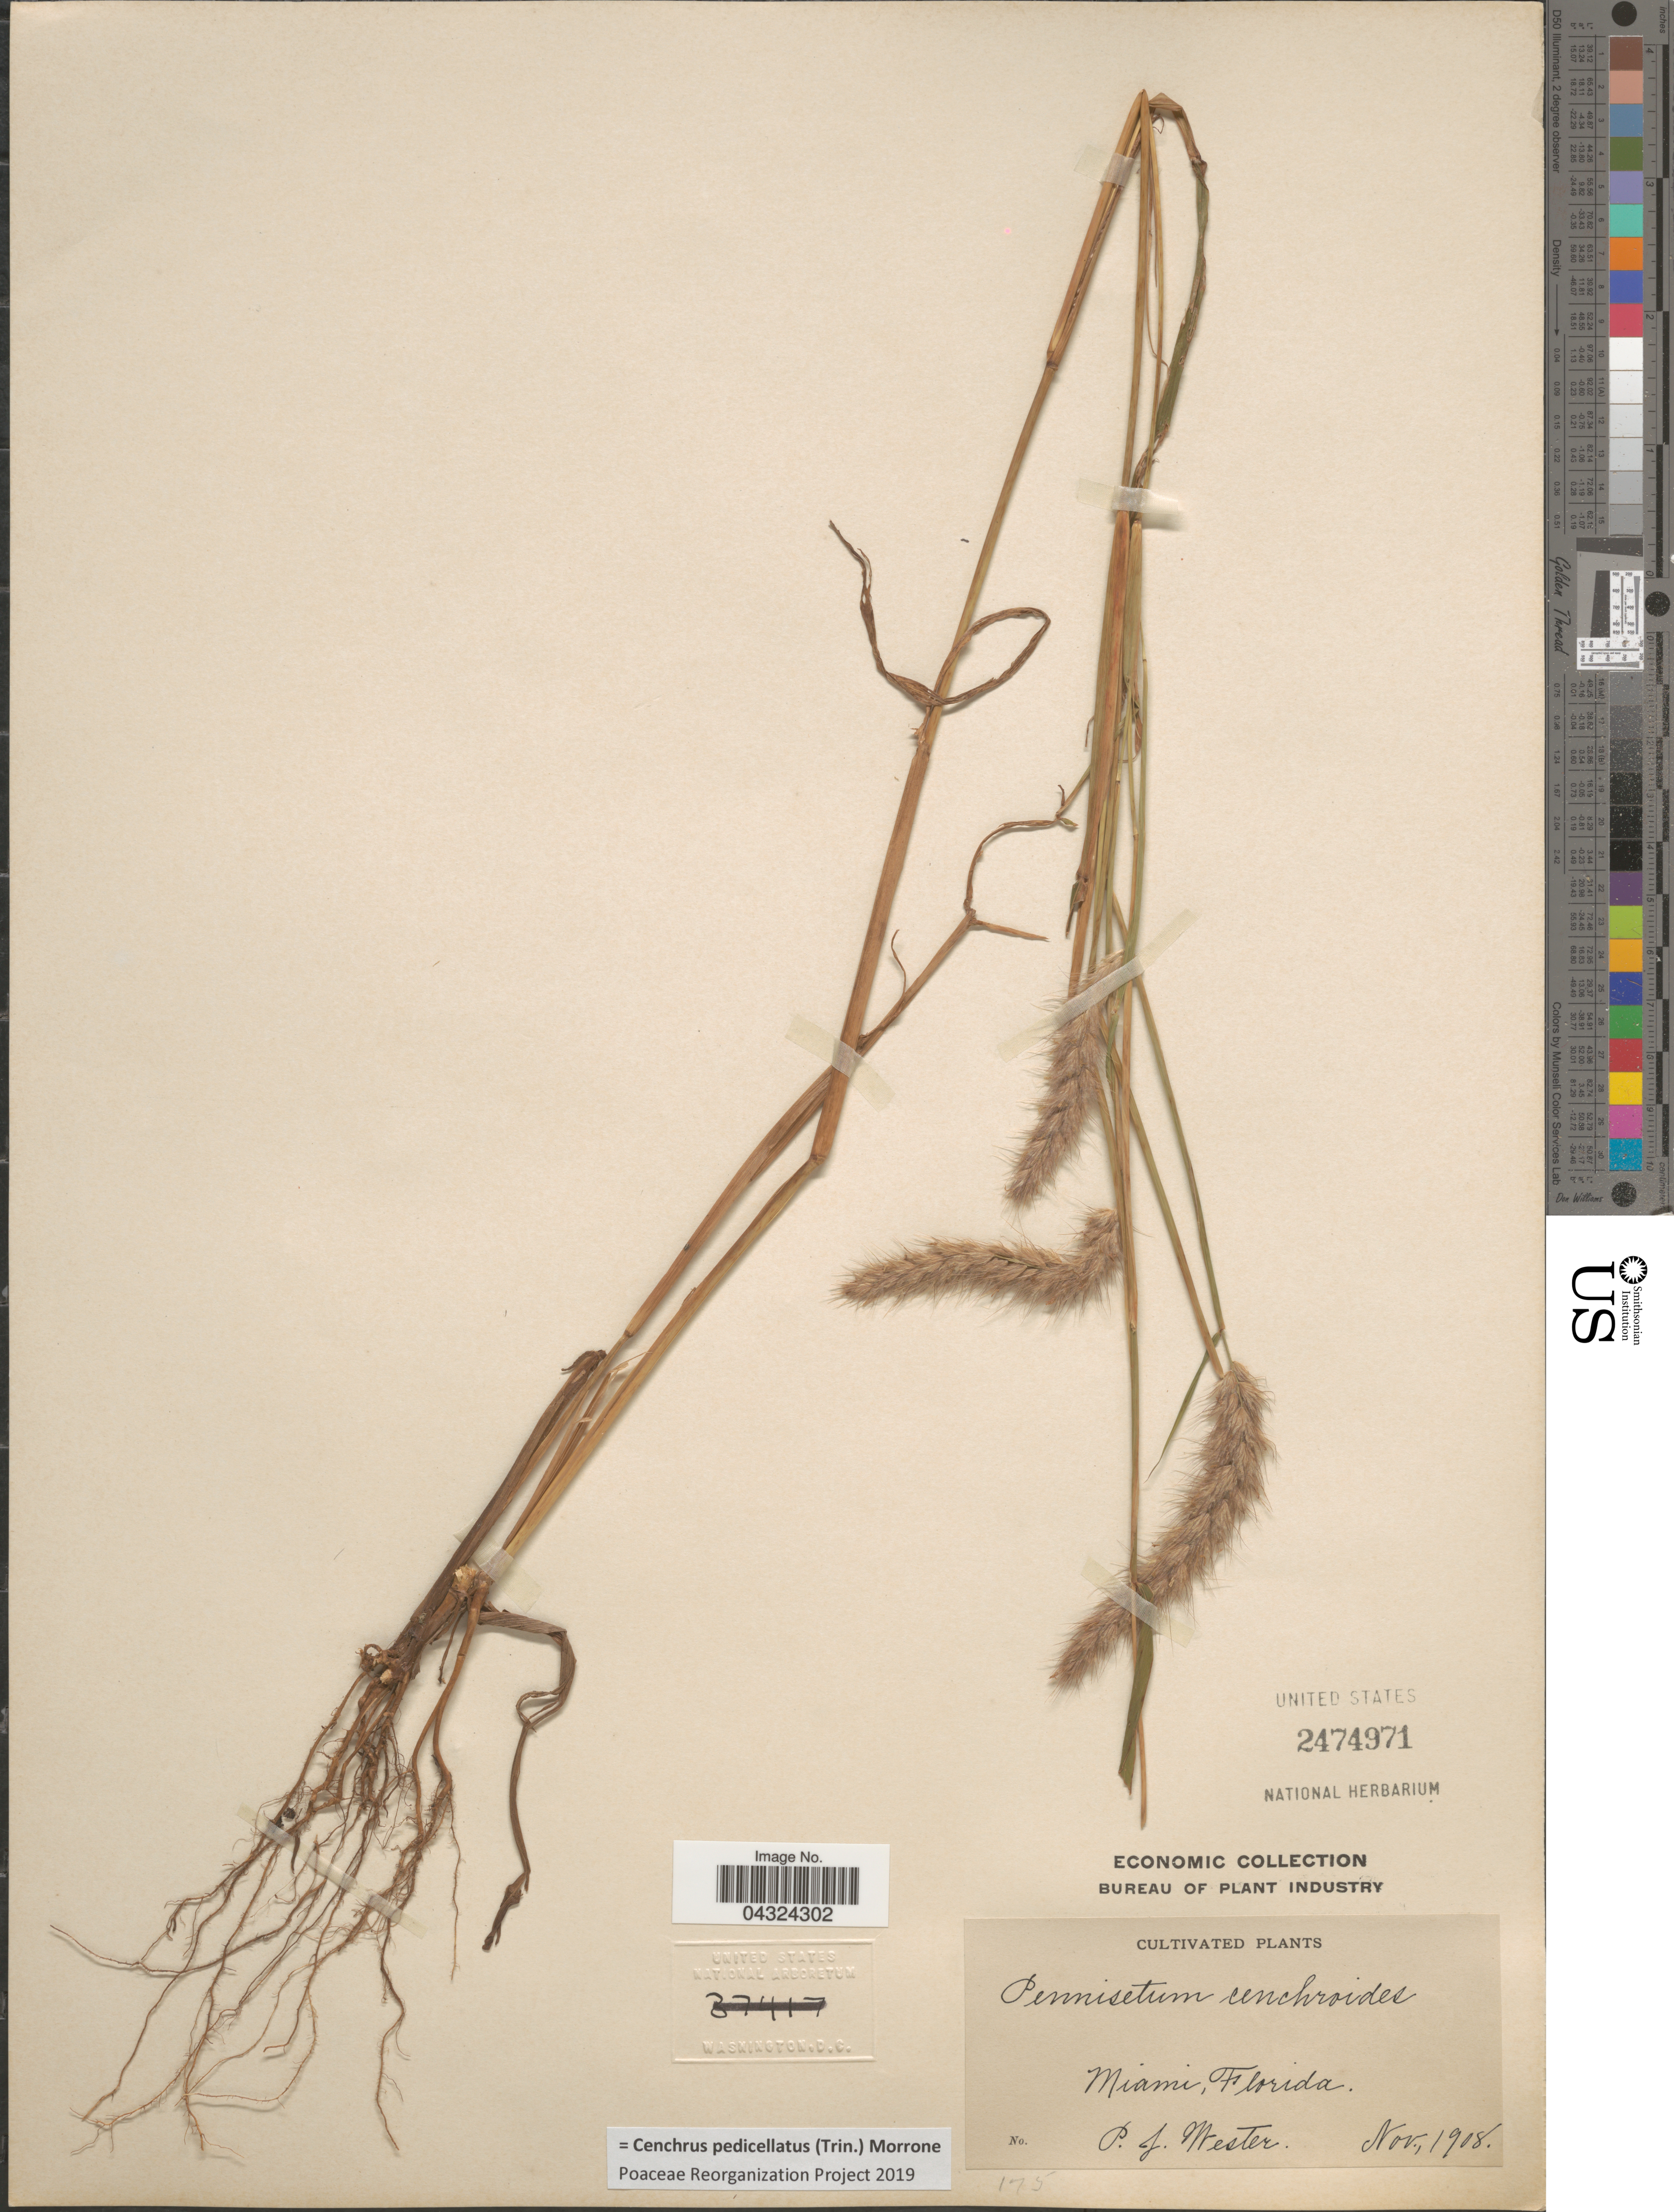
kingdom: Plantae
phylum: Tracheophyta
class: Liliopsida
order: Poales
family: Poaceae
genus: Cenchrus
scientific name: Cenchrus pedicellatus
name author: (Trin.) Morrone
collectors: P. J. Wester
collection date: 1908-11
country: United States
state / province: Florida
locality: Miami.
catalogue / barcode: US 2474971